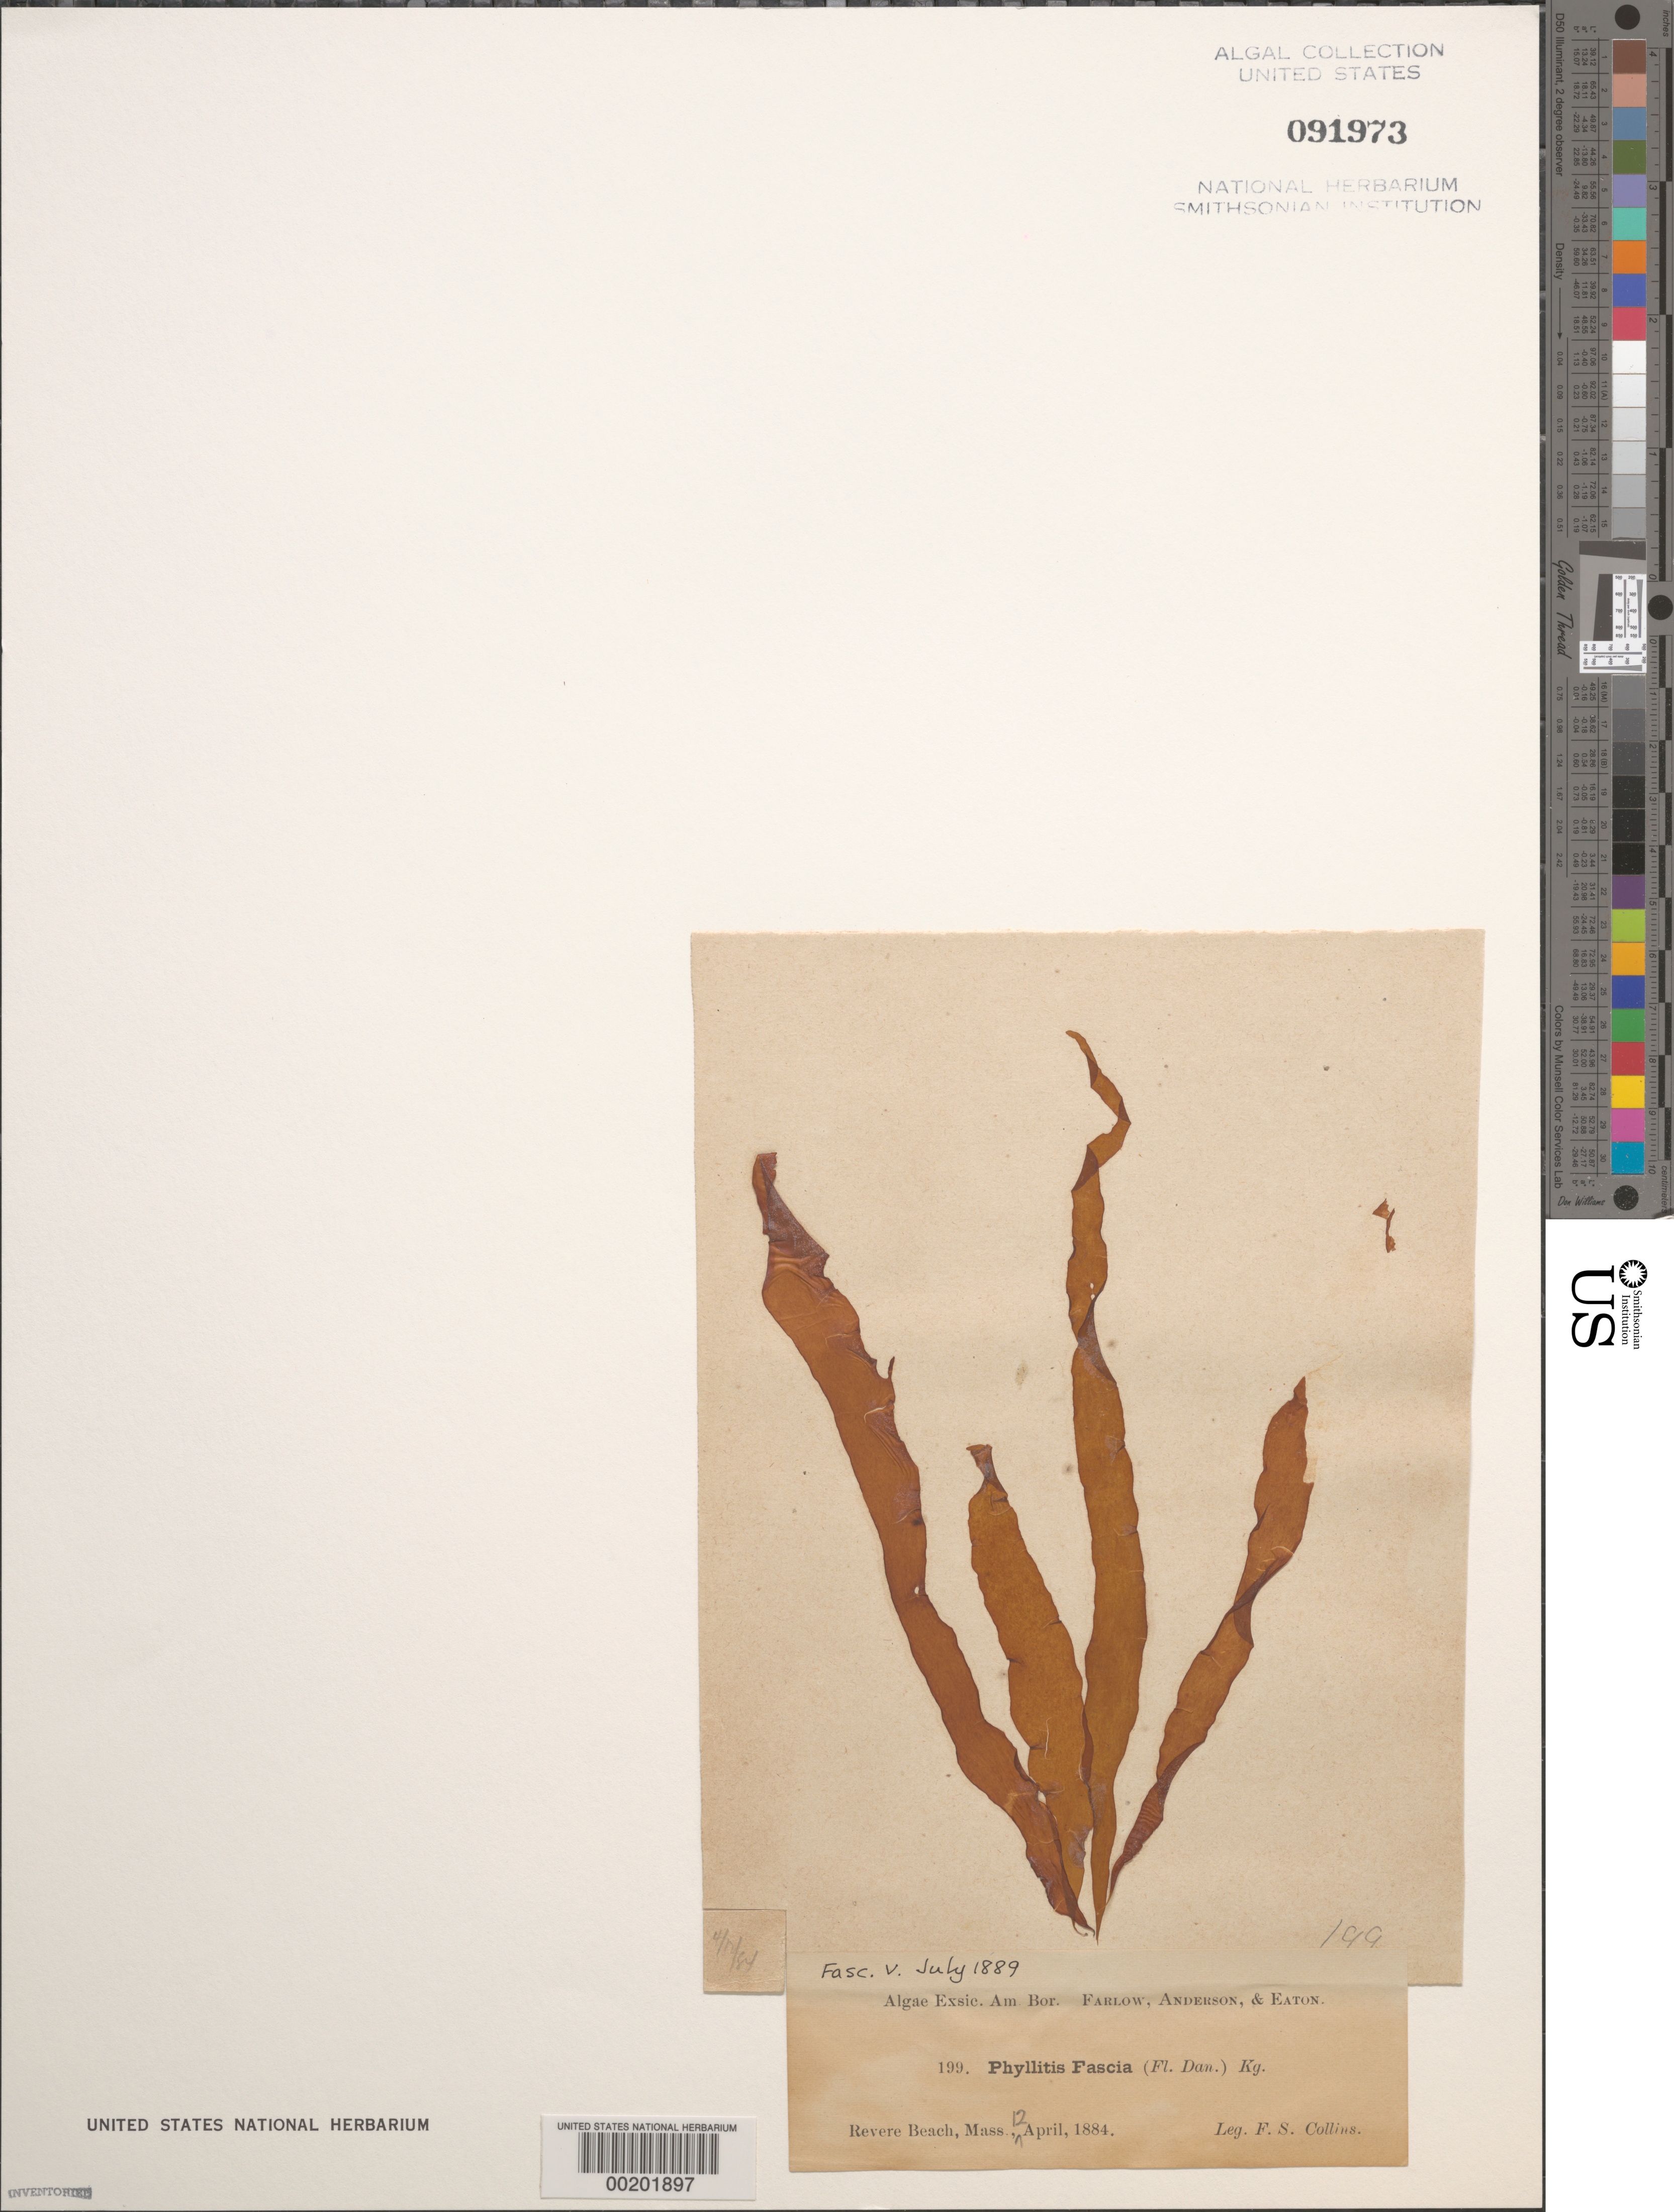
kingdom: Chromista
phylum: Ochrophyta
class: Phaeophyceae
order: Scytosiphonales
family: Scytosiphonaceae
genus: Petalonia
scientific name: Petalonia fascia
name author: (O.F. Müller) Kuntze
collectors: F. Collins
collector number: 199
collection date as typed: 12 Apr 1884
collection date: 1884-04-12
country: United States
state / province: Massachusetts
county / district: Suffolk County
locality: Revere Beach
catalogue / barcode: US 91973